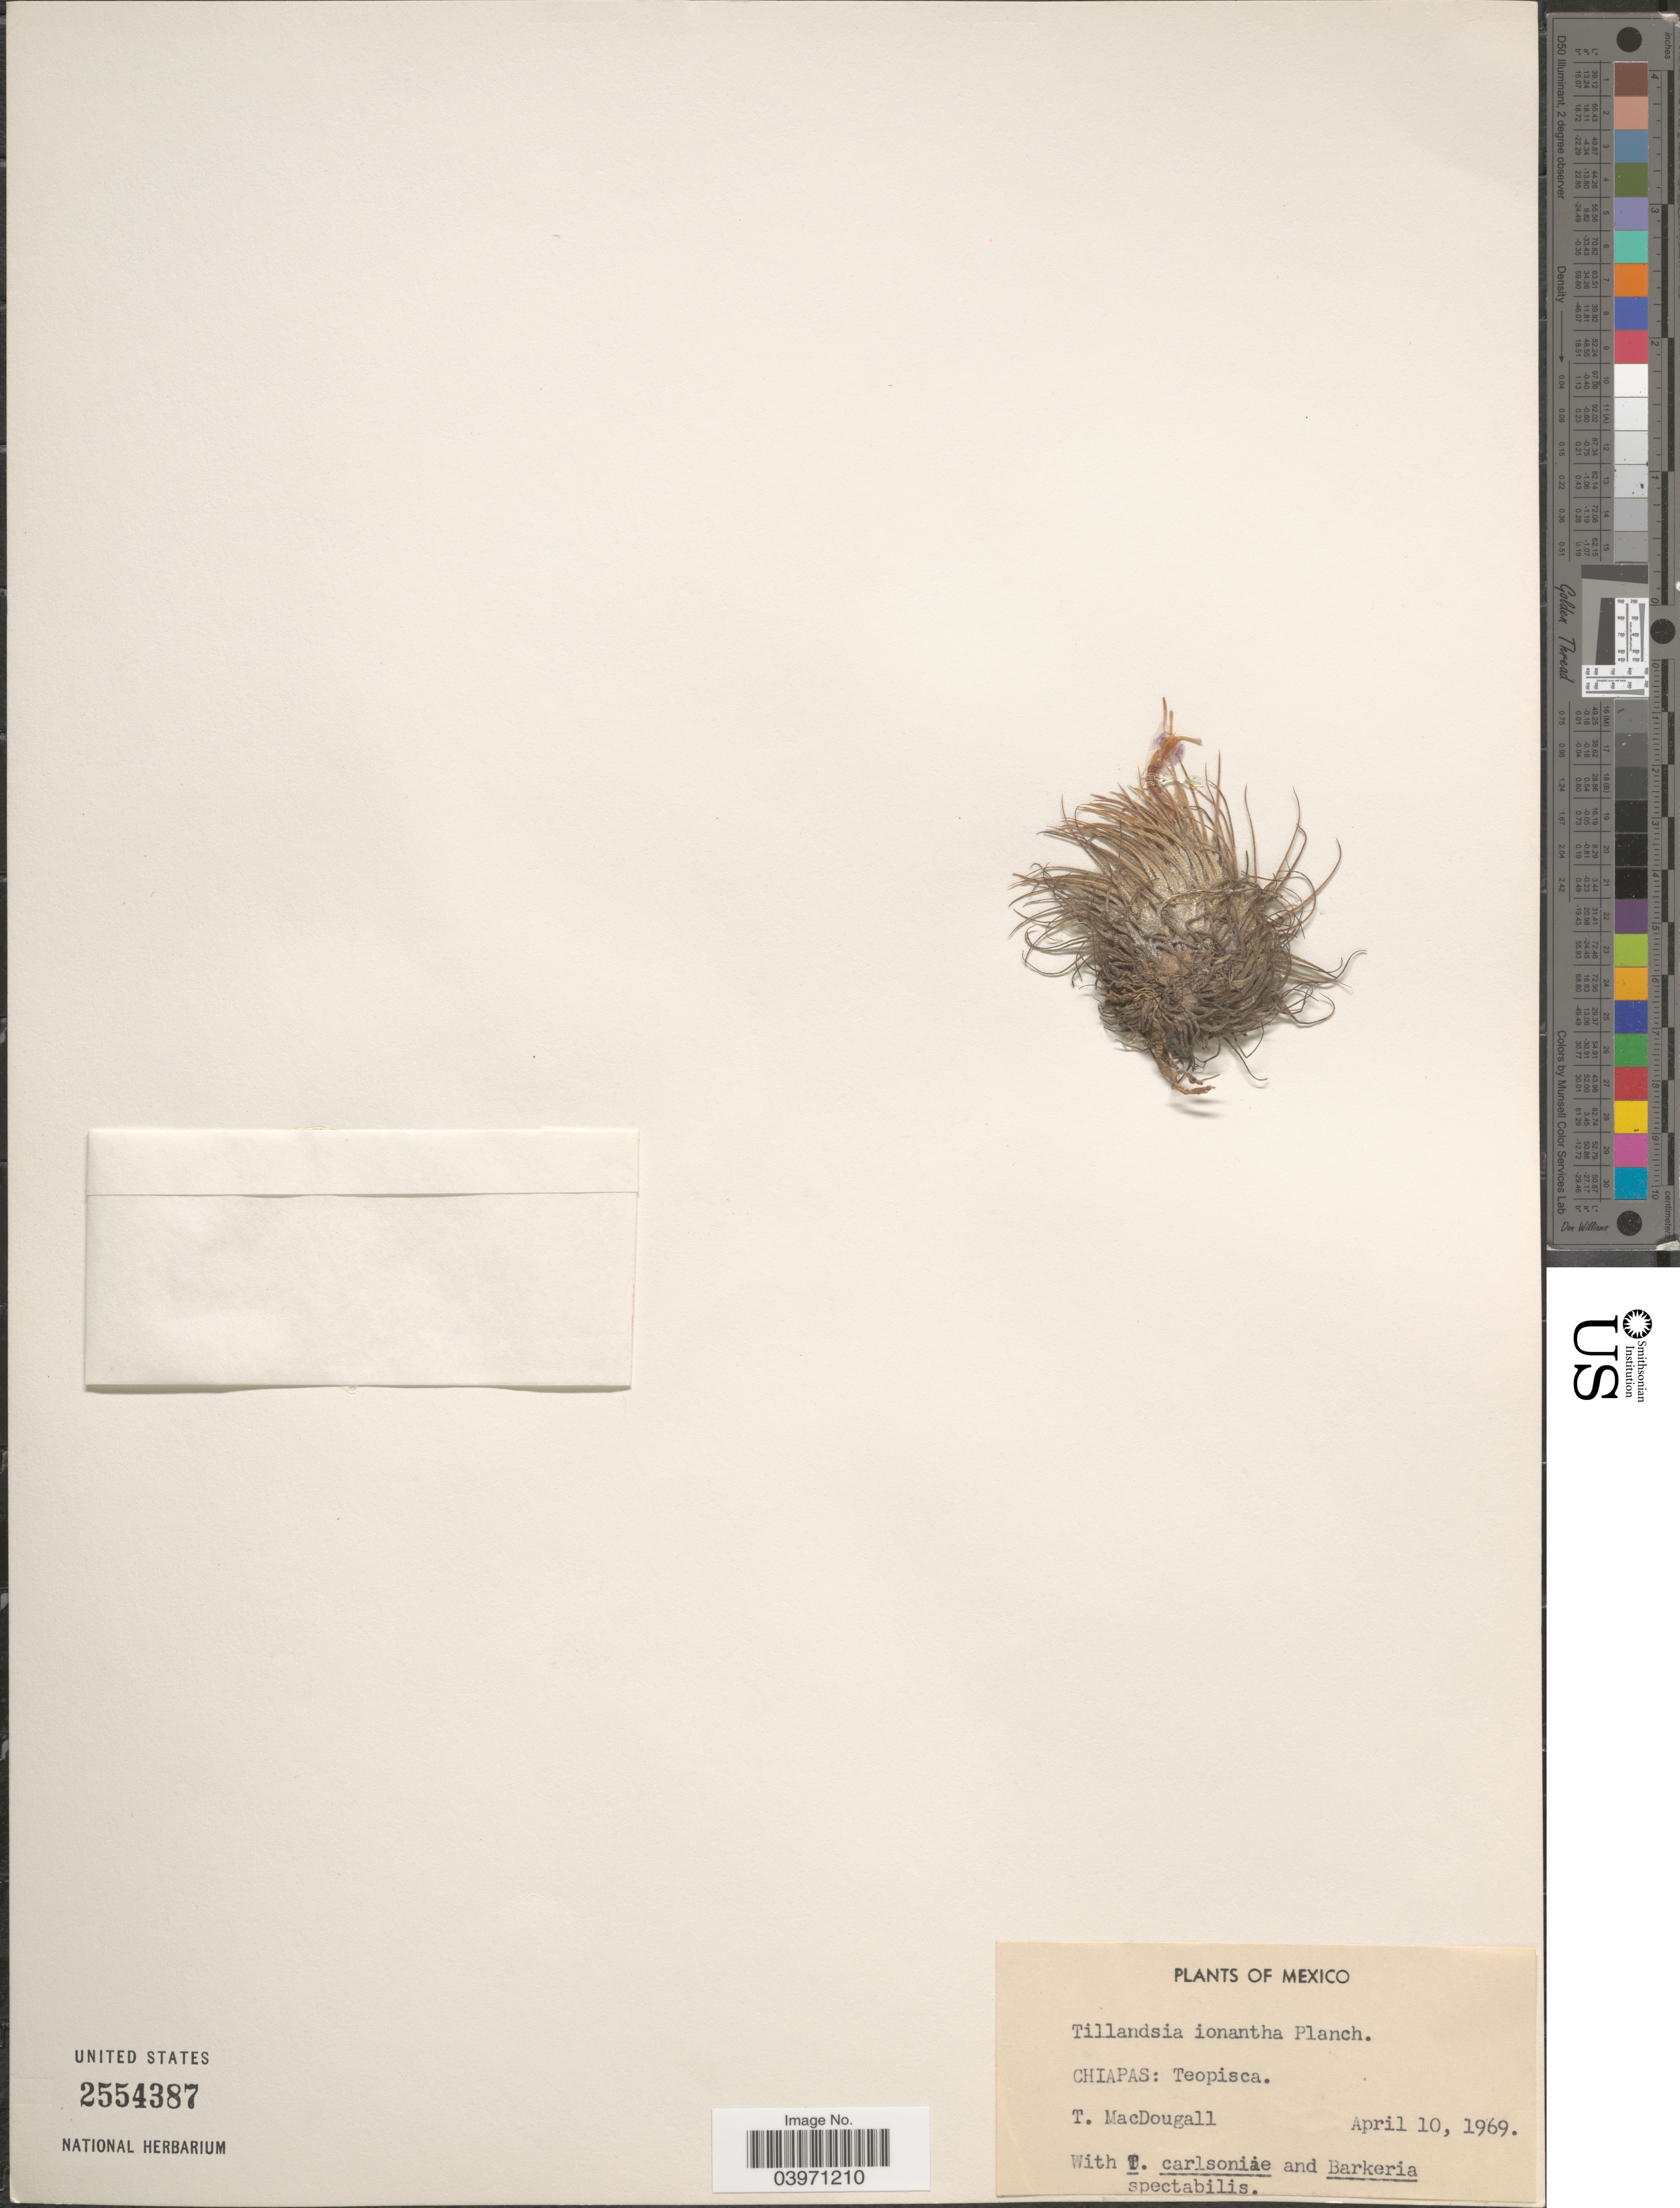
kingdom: Plantae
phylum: Tracheophyta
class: Liliopsida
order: Poales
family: Bromeliaceae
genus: Tillandsia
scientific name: Tillandsia ionantha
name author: Planch.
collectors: T. B. MacDougall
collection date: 1969-04-10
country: Mexico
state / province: Chiapas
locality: Teopisca.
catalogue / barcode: US 2554387